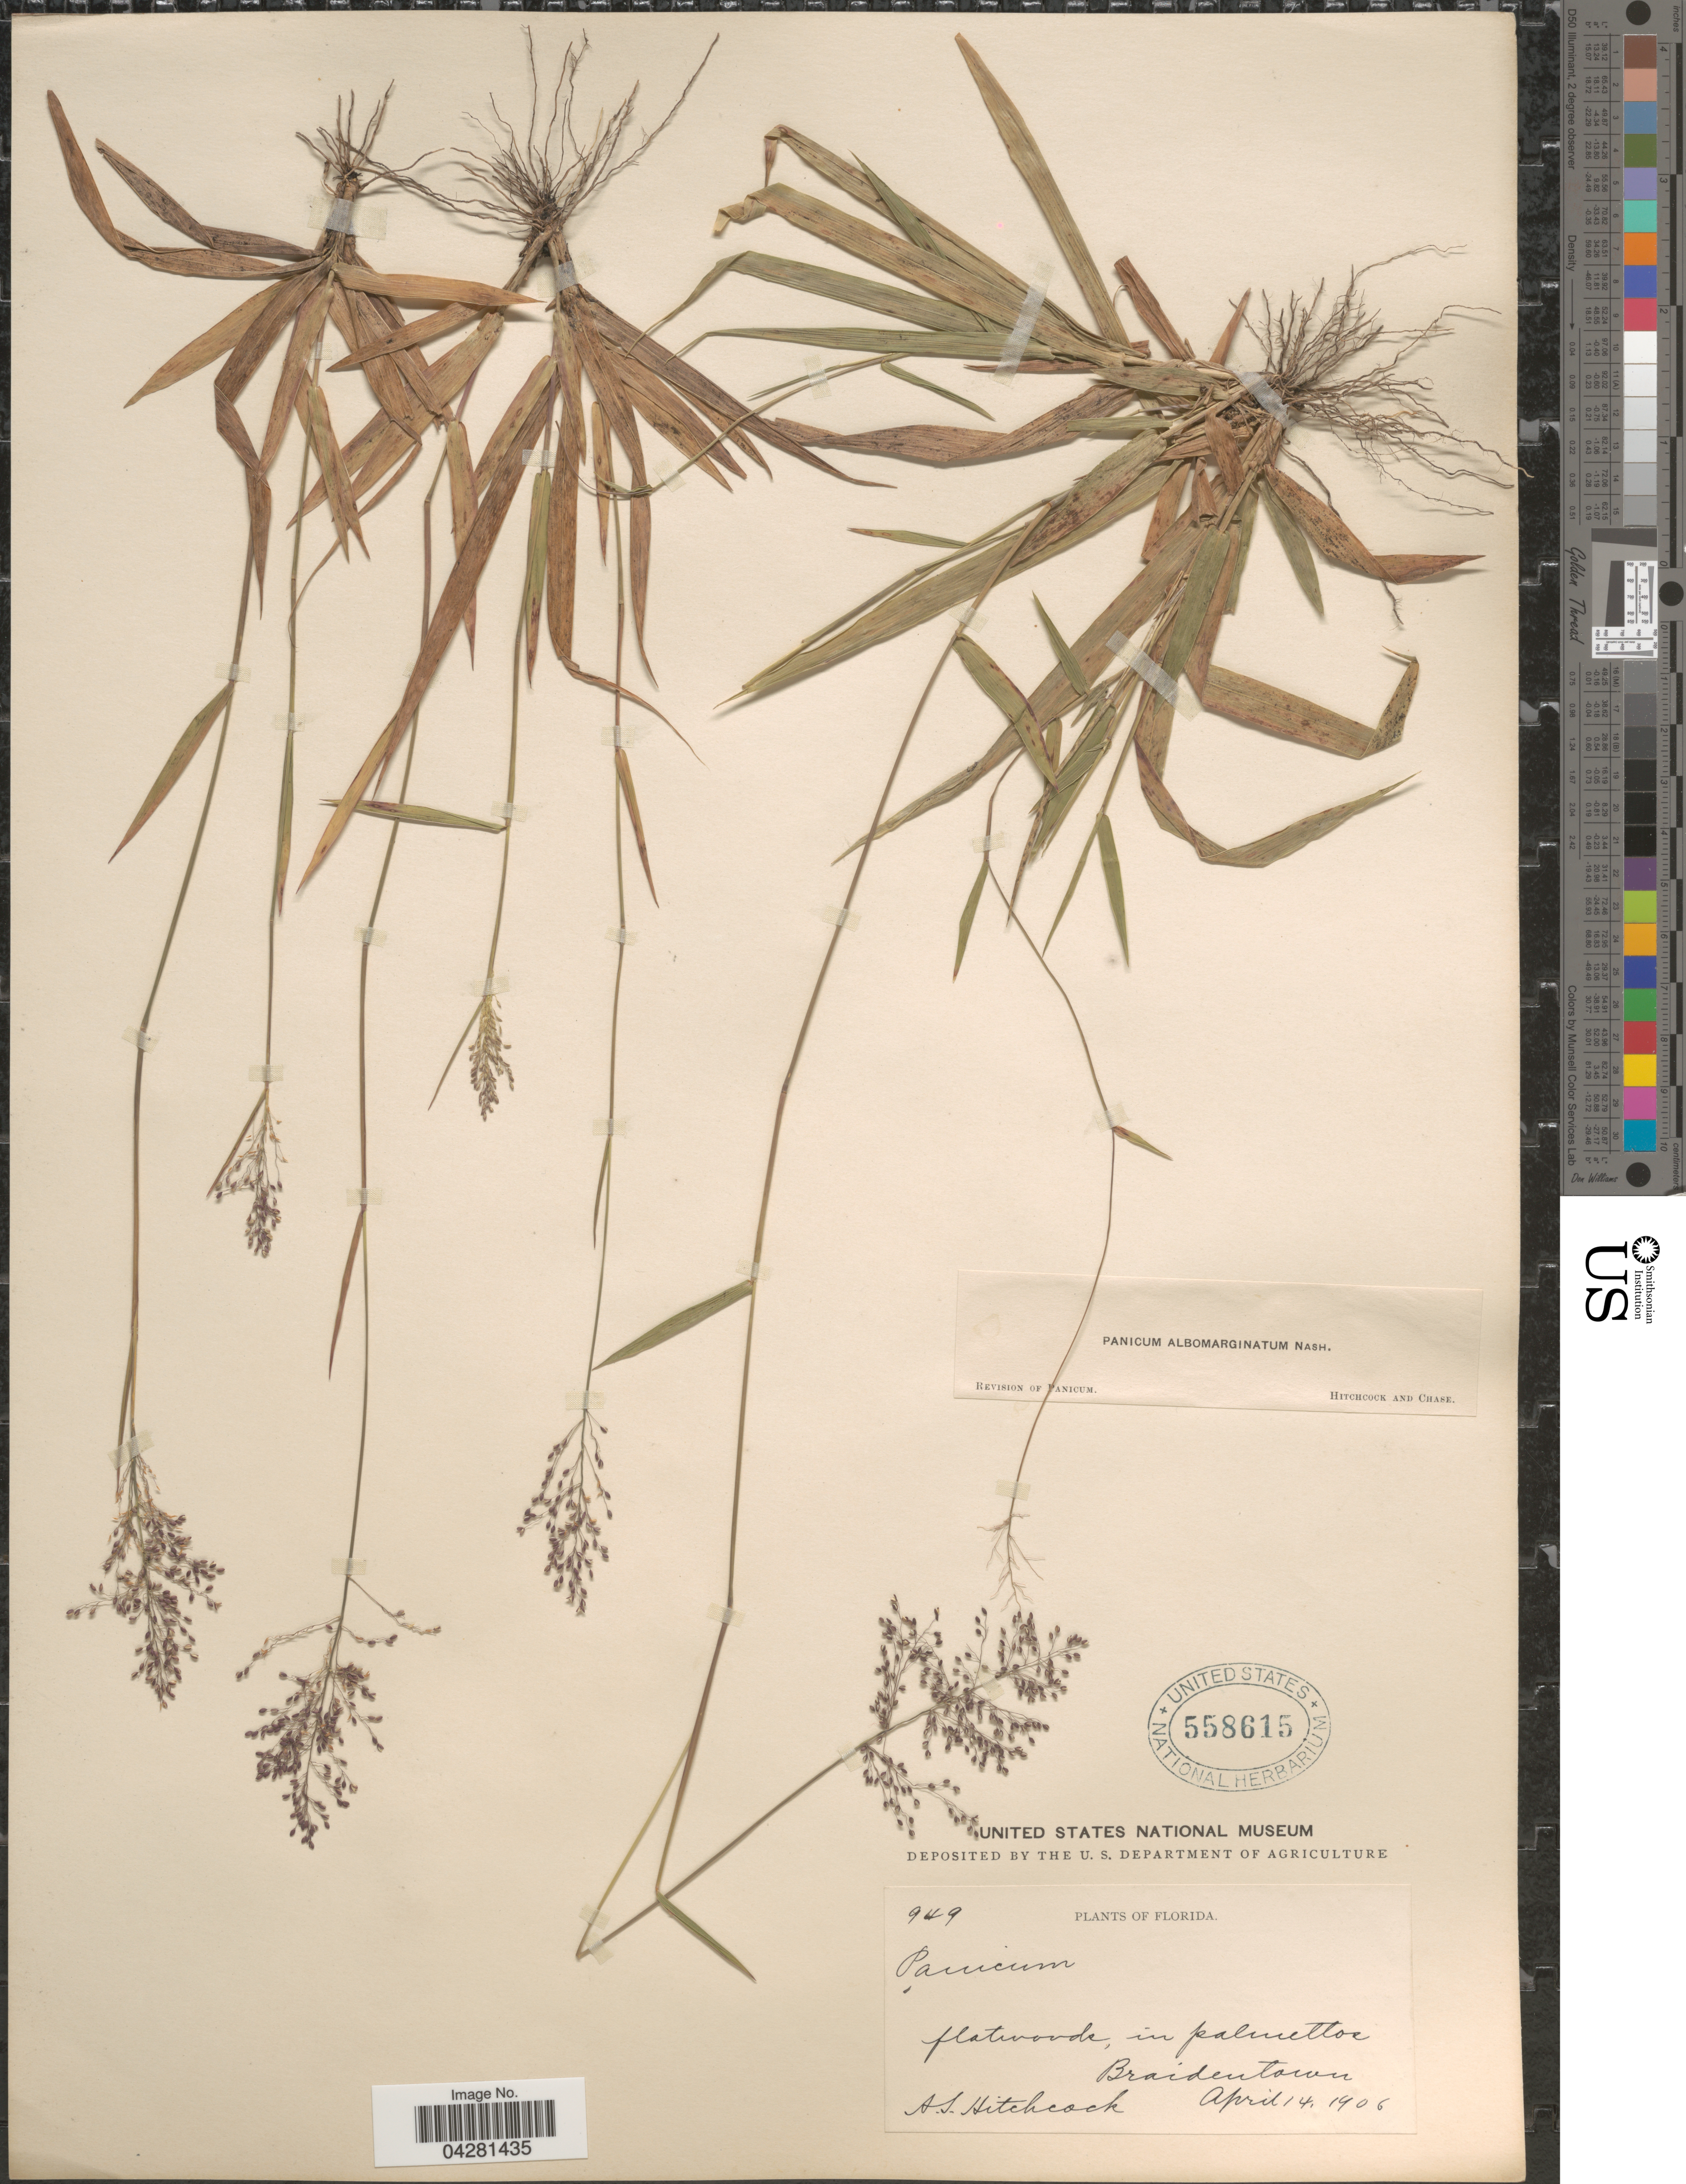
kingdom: Plantae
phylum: Tracheophyta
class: Liliopsida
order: Poales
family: Poaceae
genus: Dichanthelium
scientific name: Dichanthelium dichotomum var. unciphyllum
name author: (Trin.) Davidse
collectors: A. S. Hitchcock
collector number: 949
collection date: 1906-04-14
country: United States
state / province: Florida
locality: Flatwoods, in palmettos Braidentown.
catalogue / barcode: US 558615